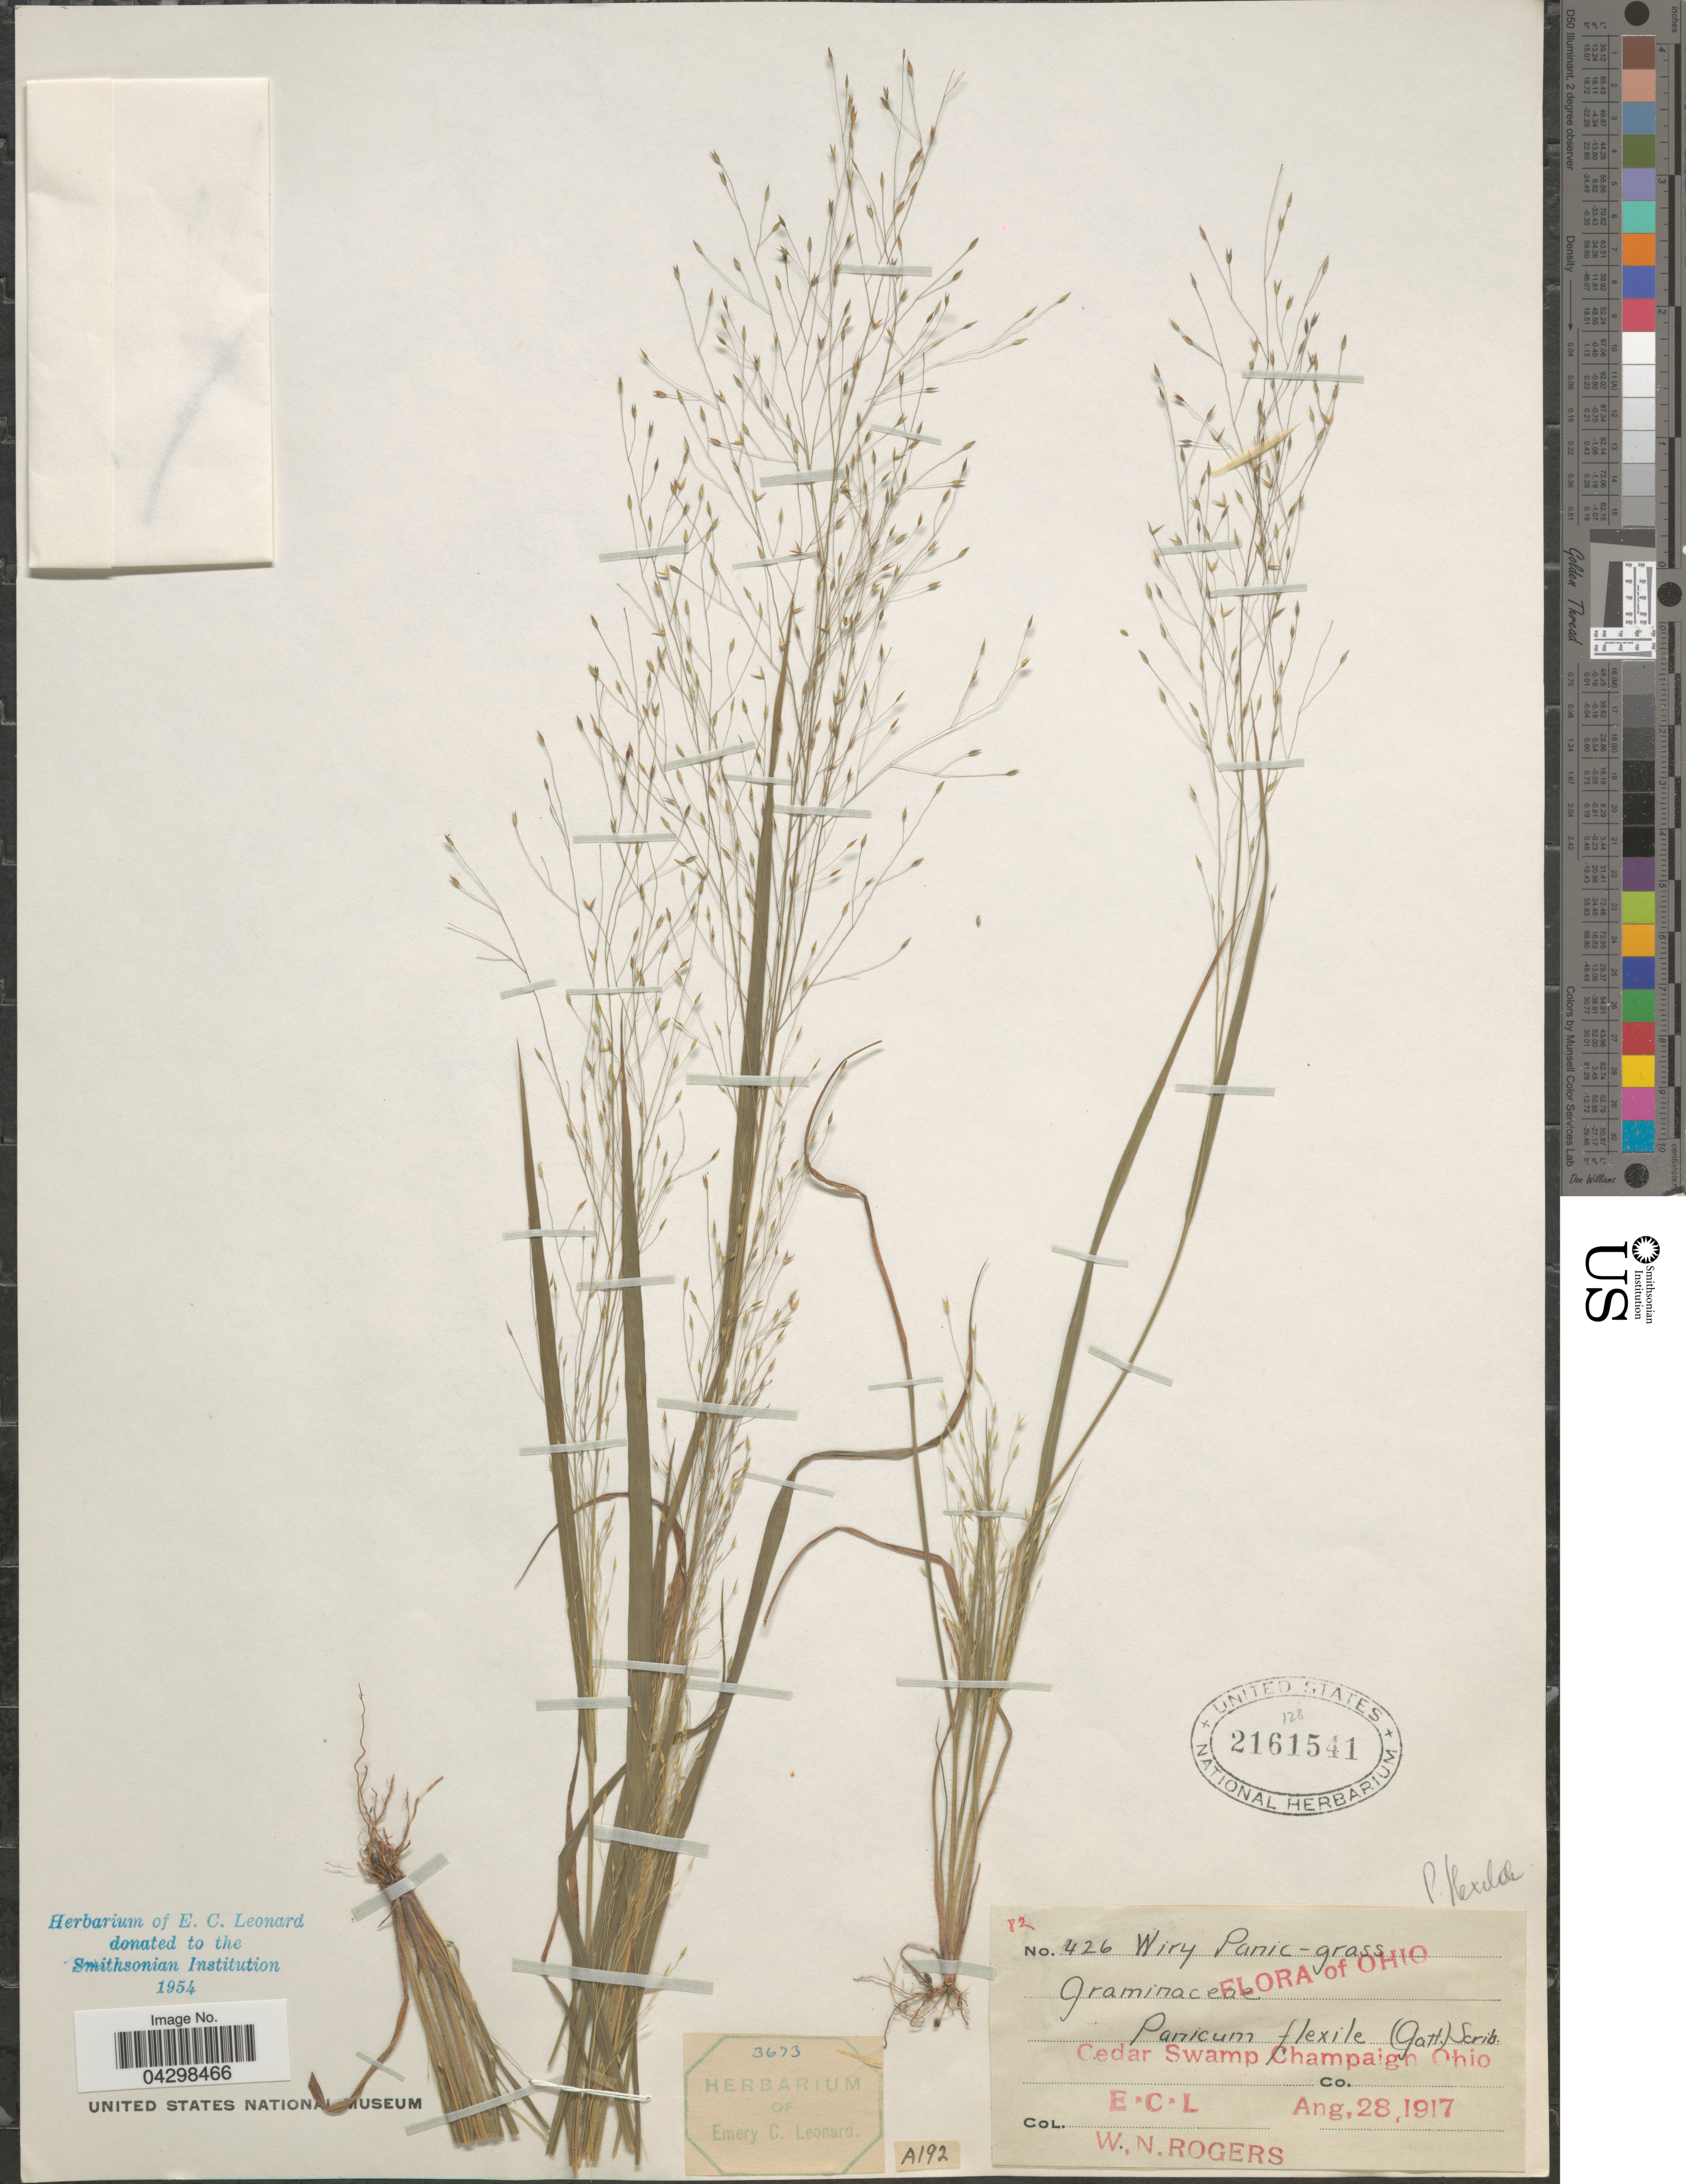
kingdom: Plantae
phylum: Tracheophyta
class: Liliopsida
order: Poales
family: Poaceae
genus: Panicum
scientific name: Panicum flexile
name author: (Gatt.) Scribn.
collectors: E. C. Leonard & W. Rogers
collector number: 426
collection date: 1917-08-28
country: United States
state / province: Ohio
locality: Cedar Swamp, Champaign Co.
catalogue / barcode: US 2161541